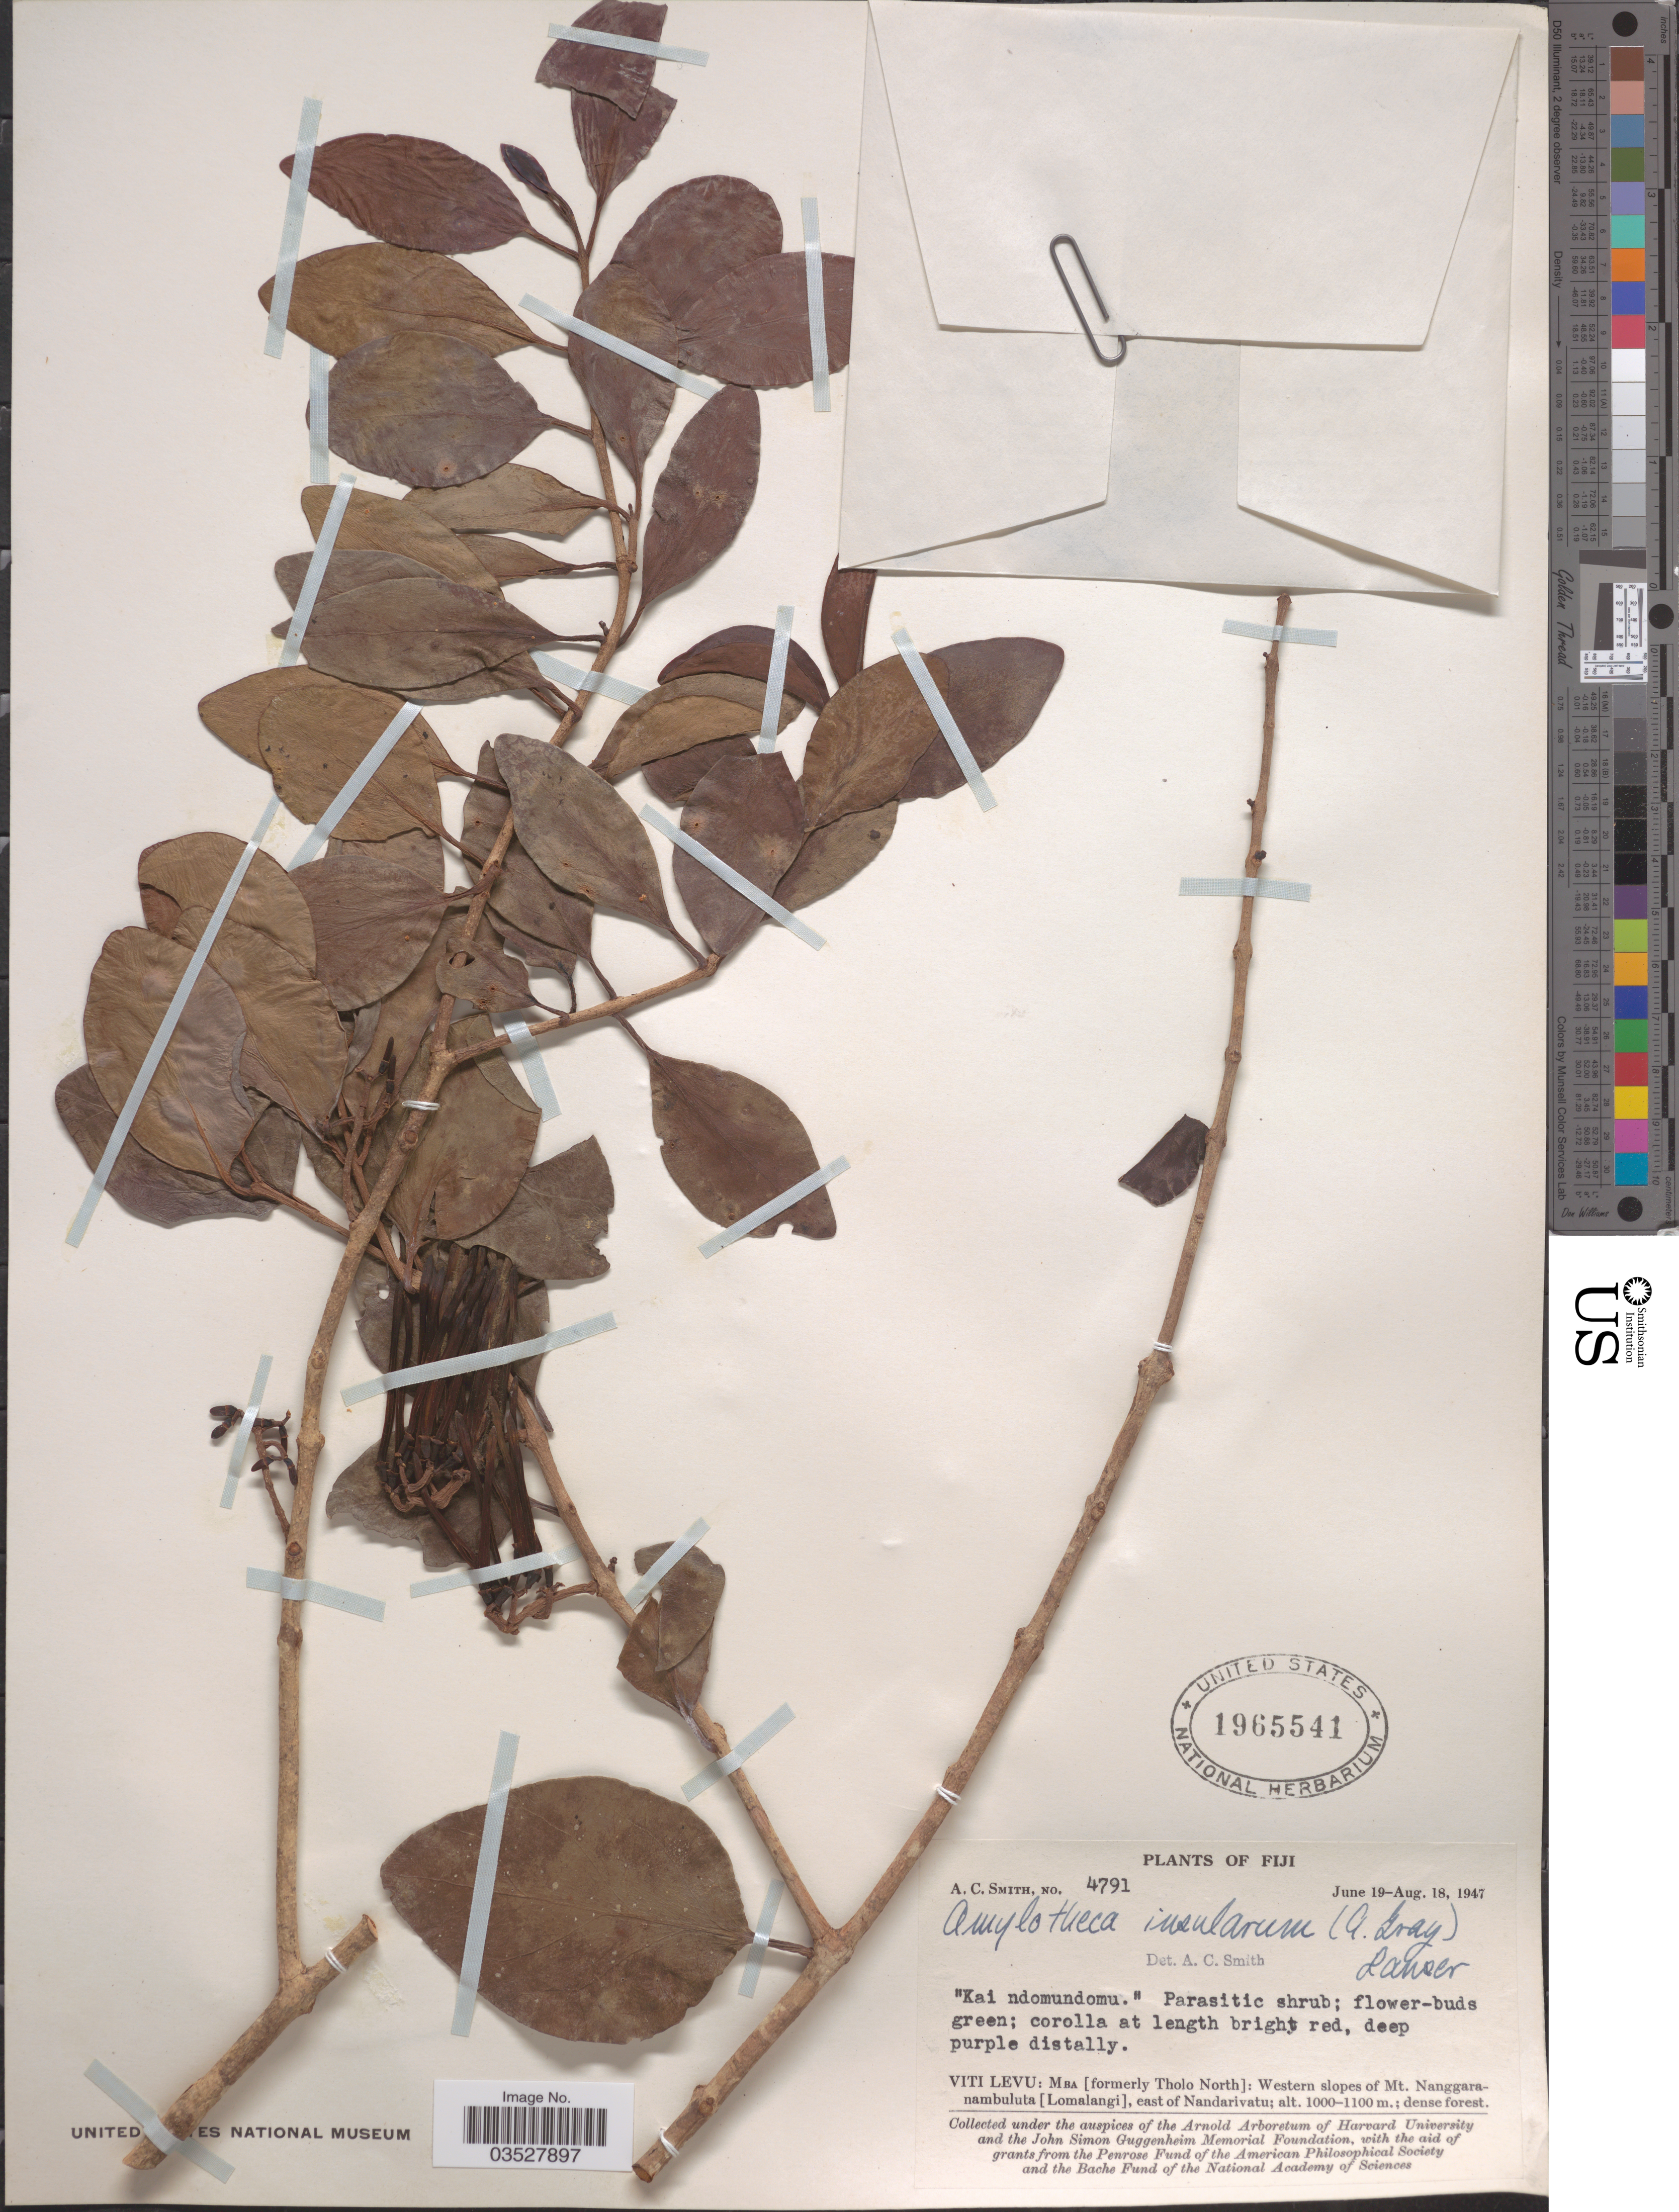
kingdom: Plantae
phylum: Tracheophyta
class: Magnoliopsida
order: Santalales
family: Loranthaceae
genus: Amylotheca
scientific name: Amylotheca insularum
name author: (A. Gray) Danser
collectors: A. C. Smith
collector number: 4791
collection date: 1947-06-19/1947-08-18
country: Fiji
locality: Viti Levu: Mba [formerly Tholo North]: western slopes of Mt. Nanggaranambuluta [Lomalangi], east of Nandarivatu.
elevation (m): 1000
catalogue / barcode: US 1965541